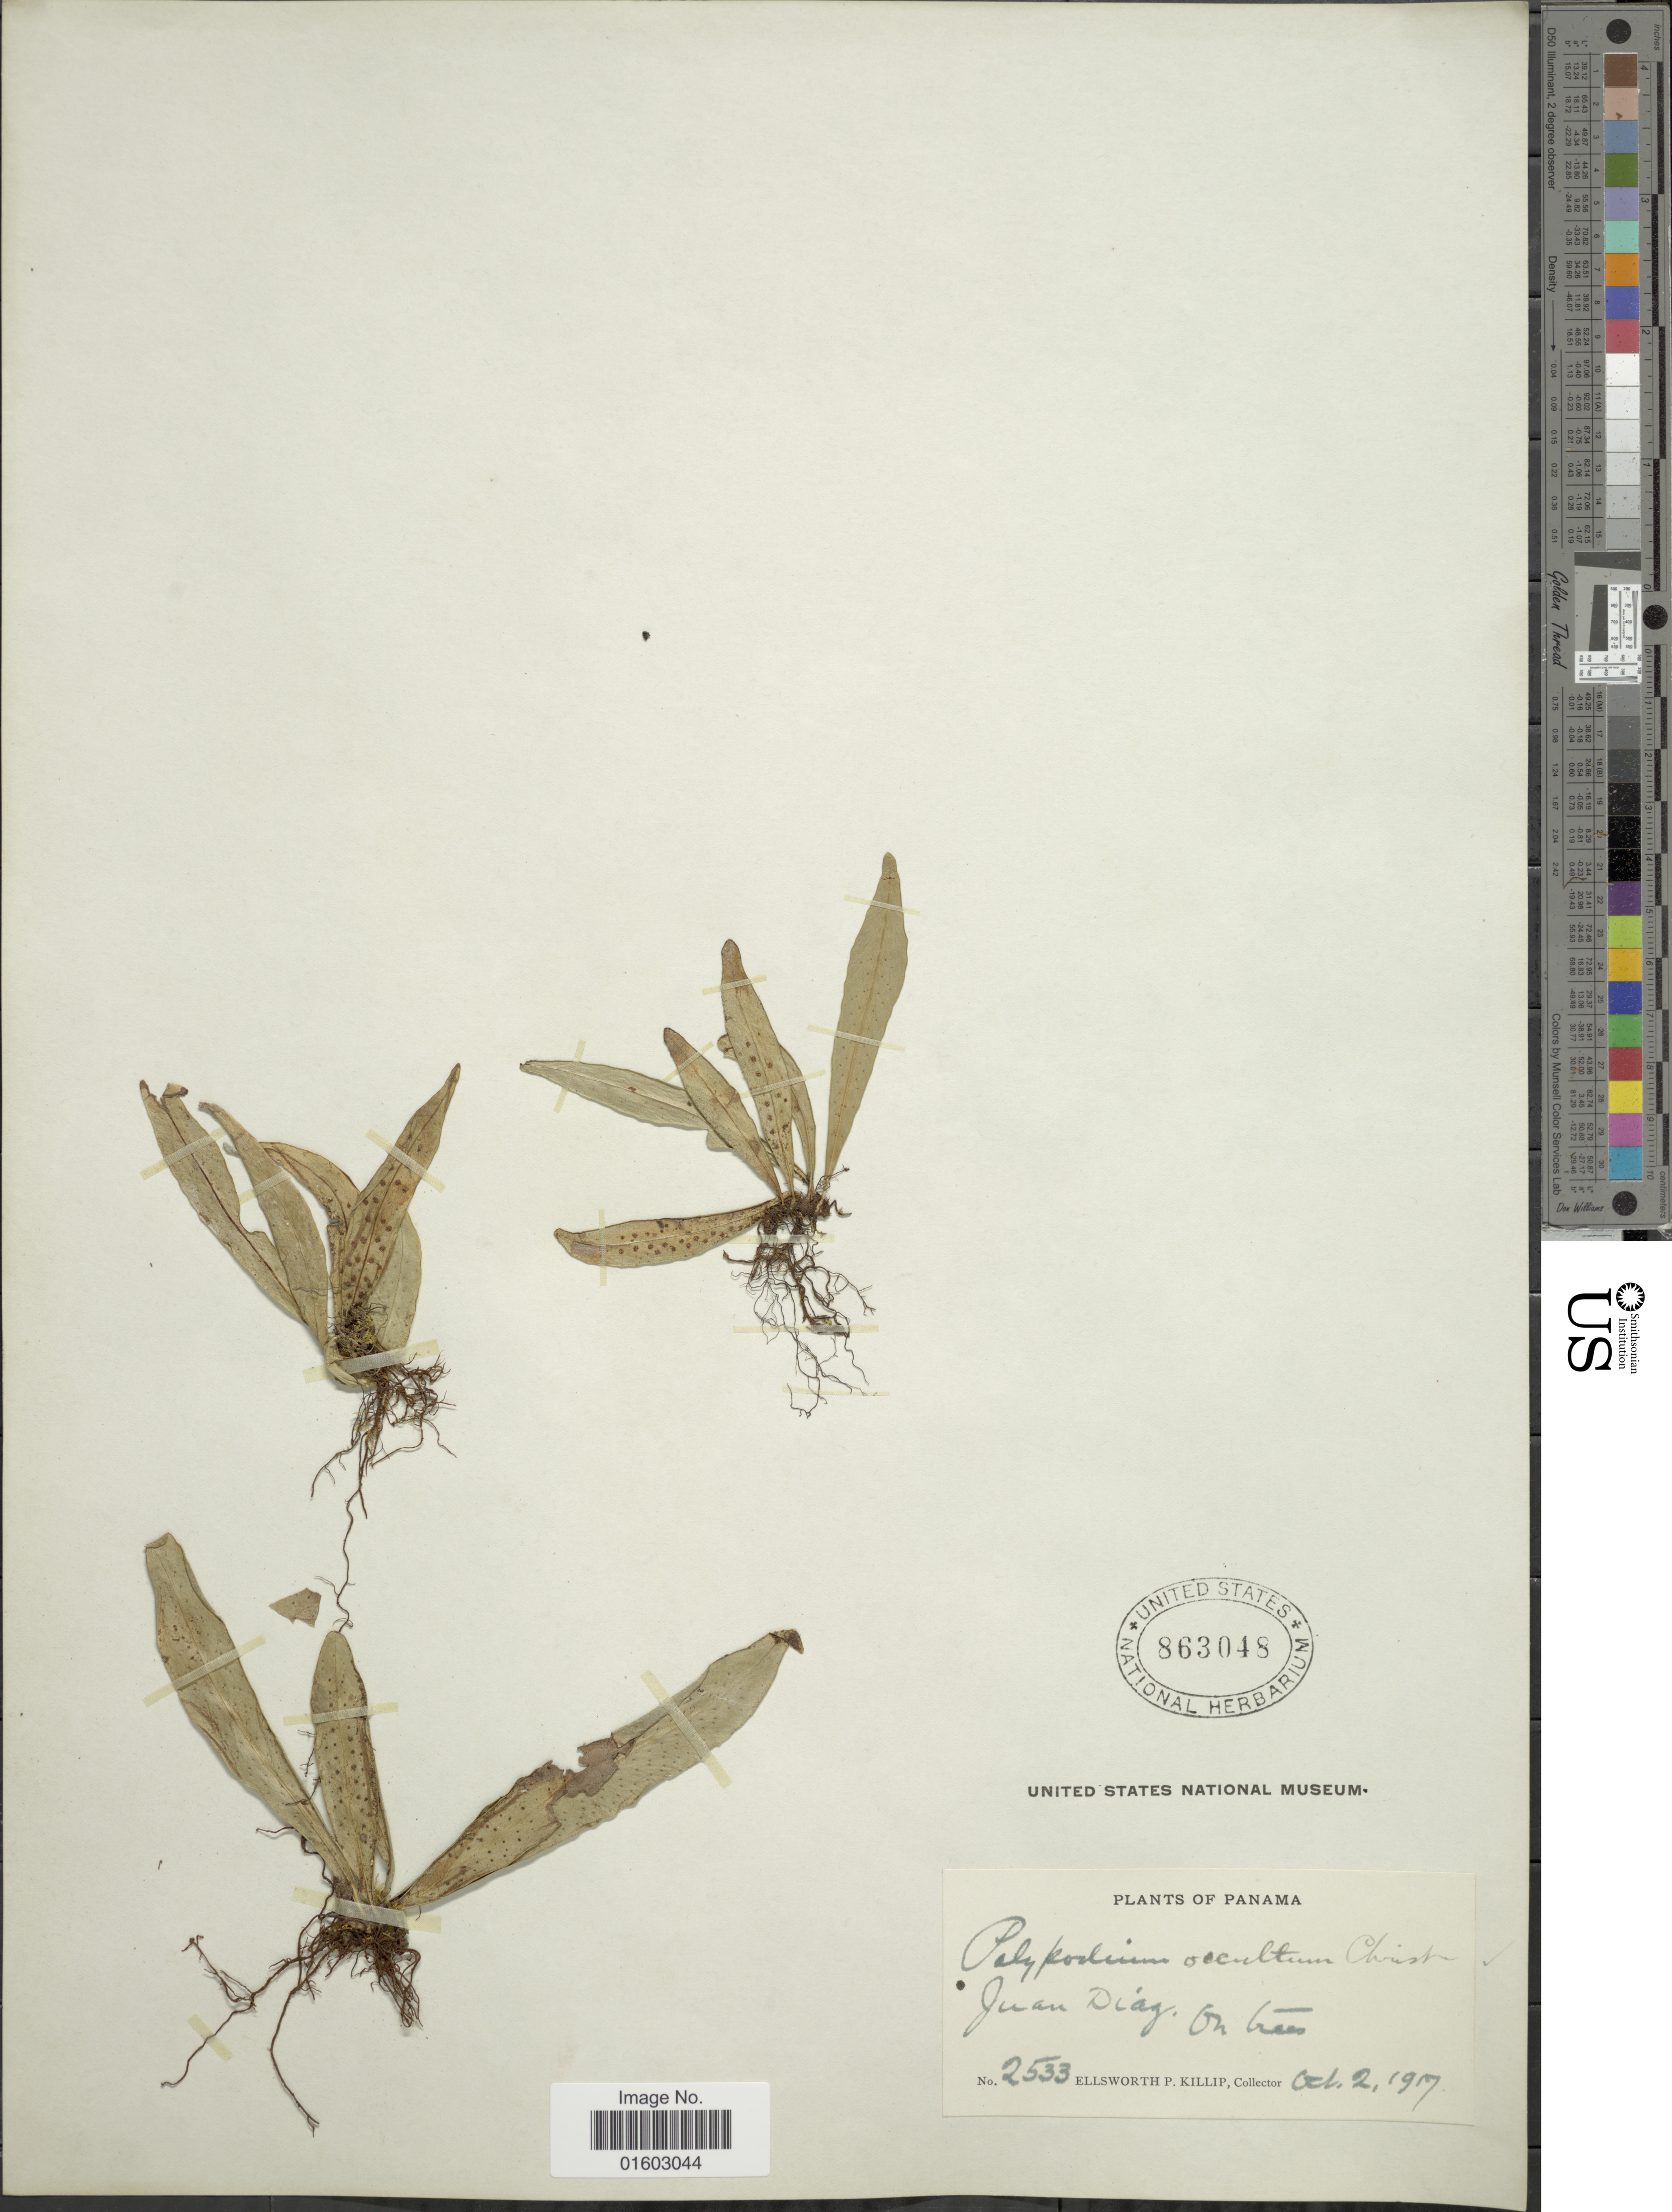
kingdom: Plantae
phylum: Tracheophyta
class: Polypodiopsida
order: Polypodiales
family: Polypodiaceae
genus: Campyloneurum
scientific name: Campyloneurum occultum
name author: (Christ) M. Mey. ex Lellinger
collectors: E. P. Killip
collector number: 2533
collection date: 1917-10-02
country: Panama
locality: JUan Diaz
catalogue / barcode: US 863048